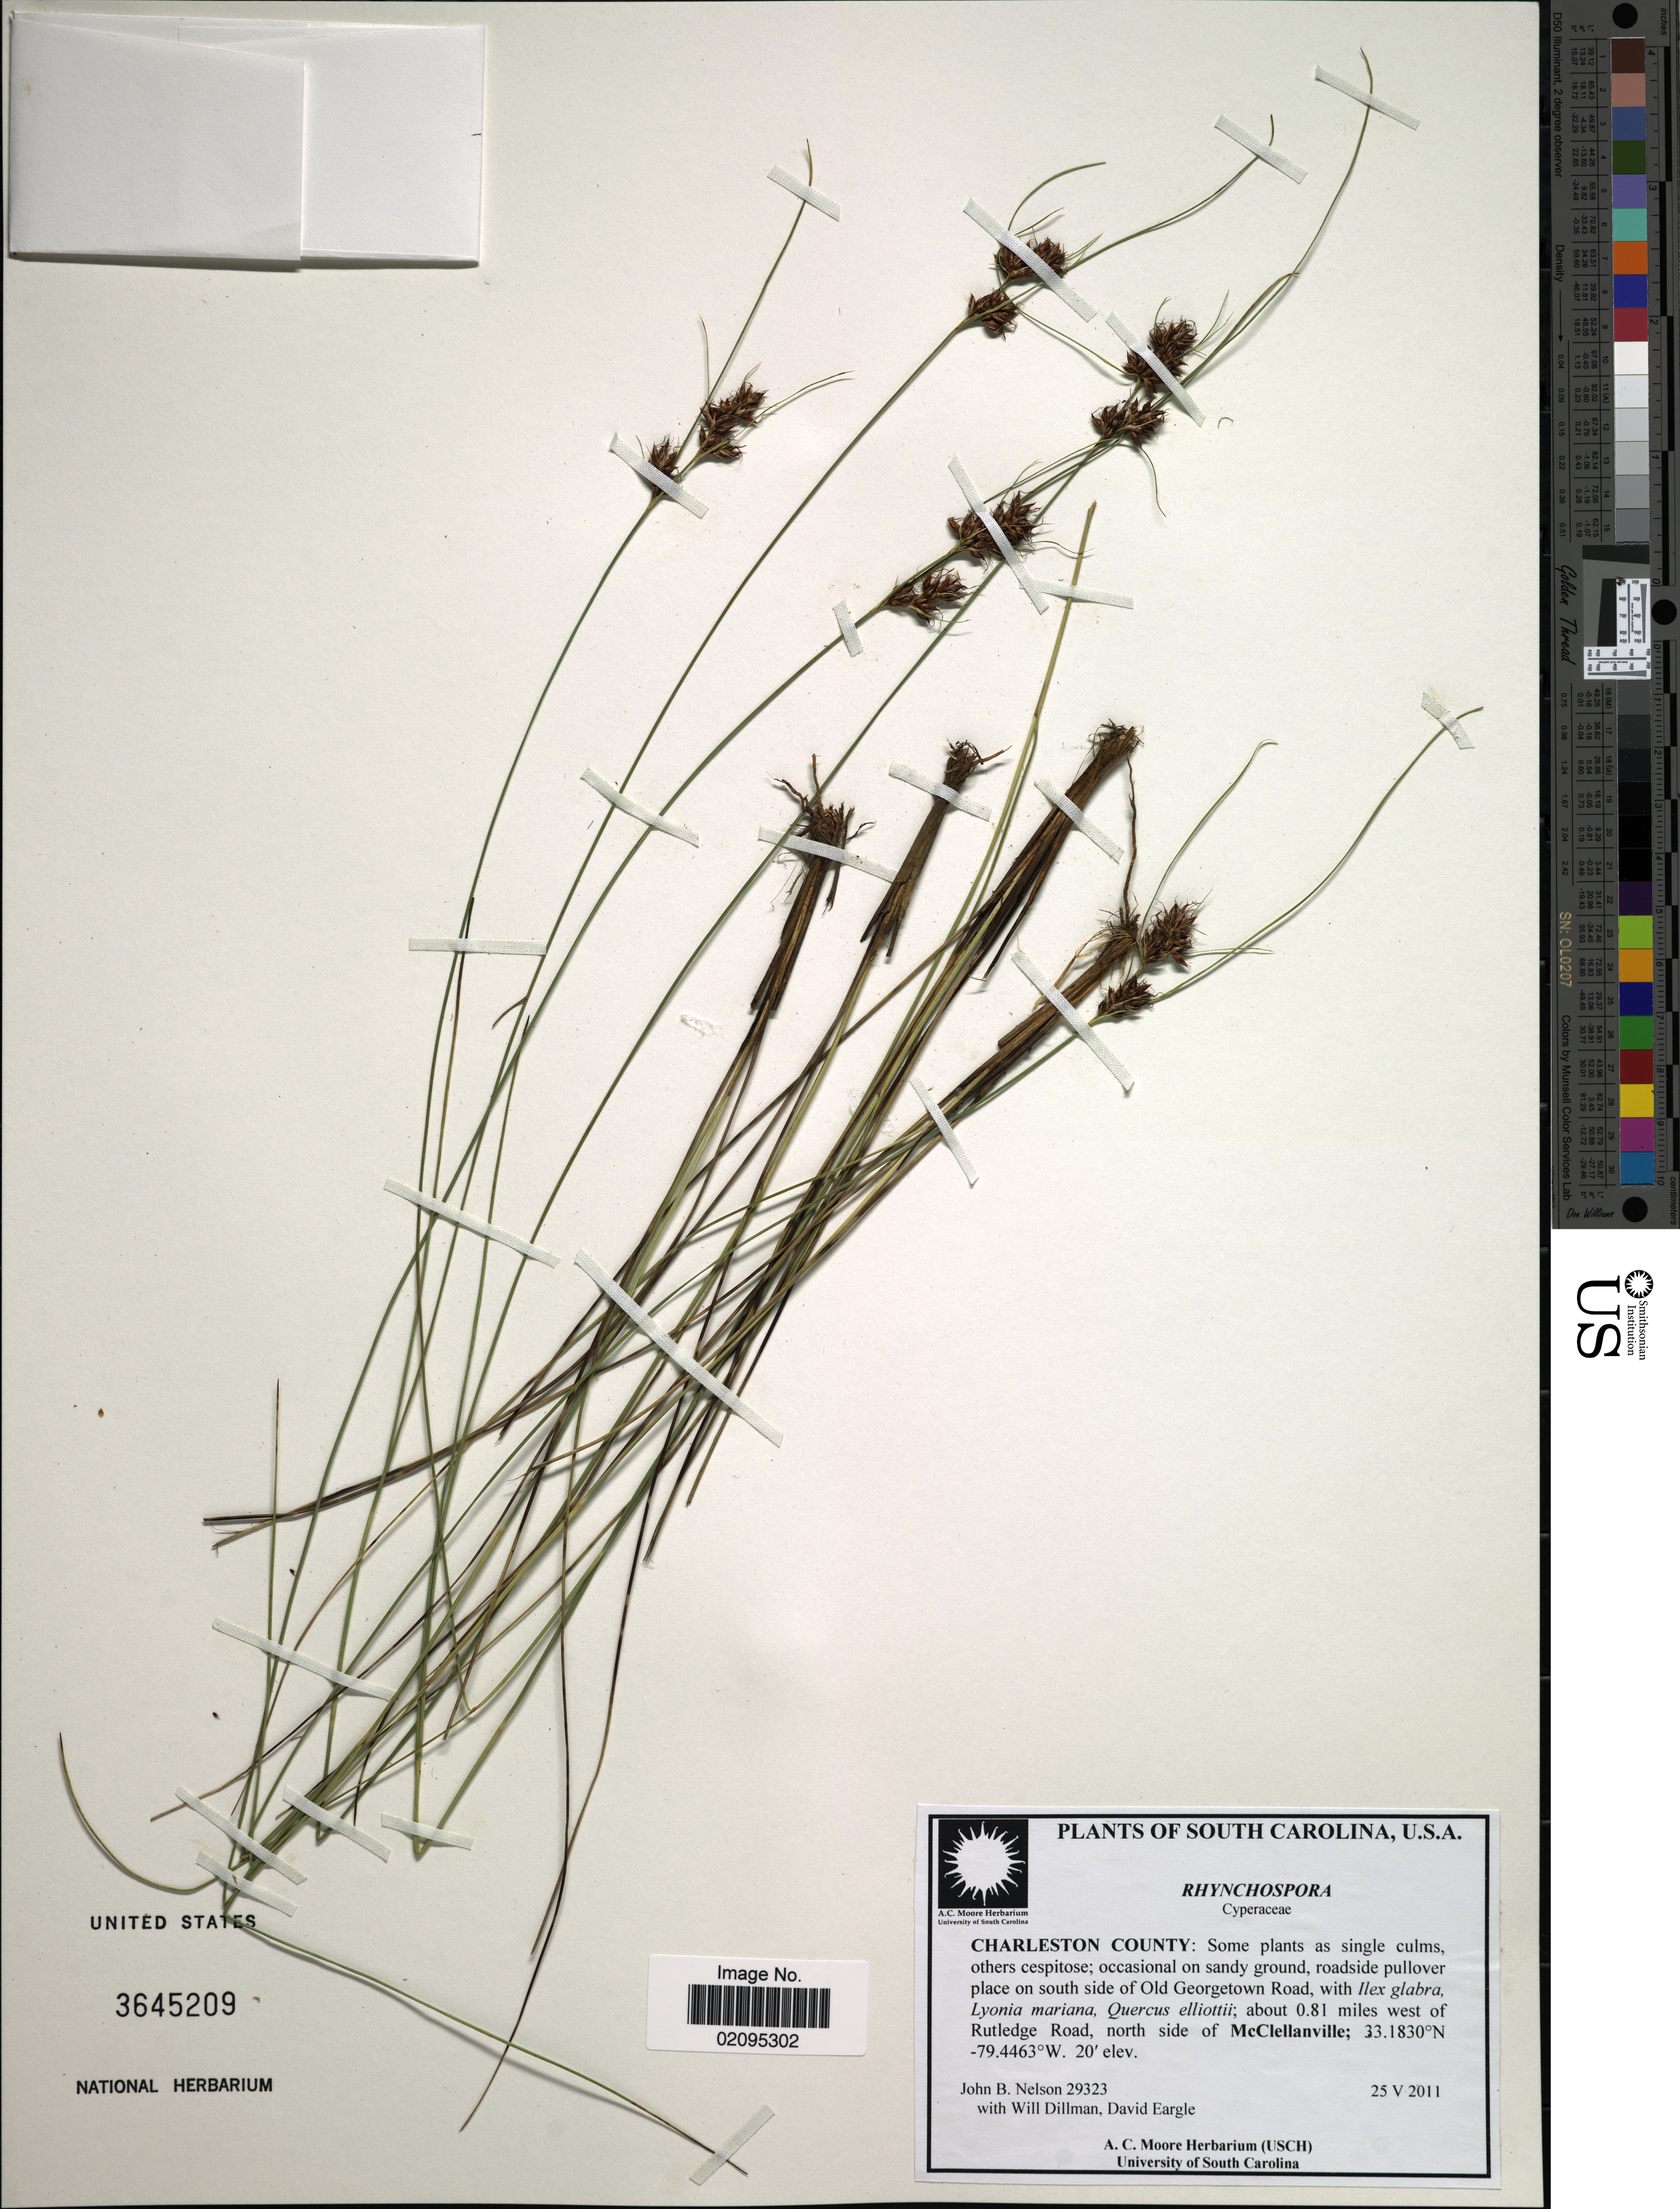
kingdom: Plantae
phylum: Tracheophyta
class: Liliopsida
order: Poales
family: Cyperaceae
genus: Rhynchospora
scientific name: Rhynchospora plumosa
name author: Elliott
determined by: Strong, Mark T., (BOT), Smithsonian Institution - National Museum of Natural History (UNITED STATES)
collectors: J. B. Nelson, W. Dillman & D. Eargle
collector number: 29323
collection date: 2011-05-25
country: United States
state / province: South Carolina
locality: Charleston County: roadside pullover place on south side of Old Georgetown Road, about 0.81 miles west of Rutledge Road, north side of McClellanville.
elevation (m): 6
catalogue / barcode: US 3645209